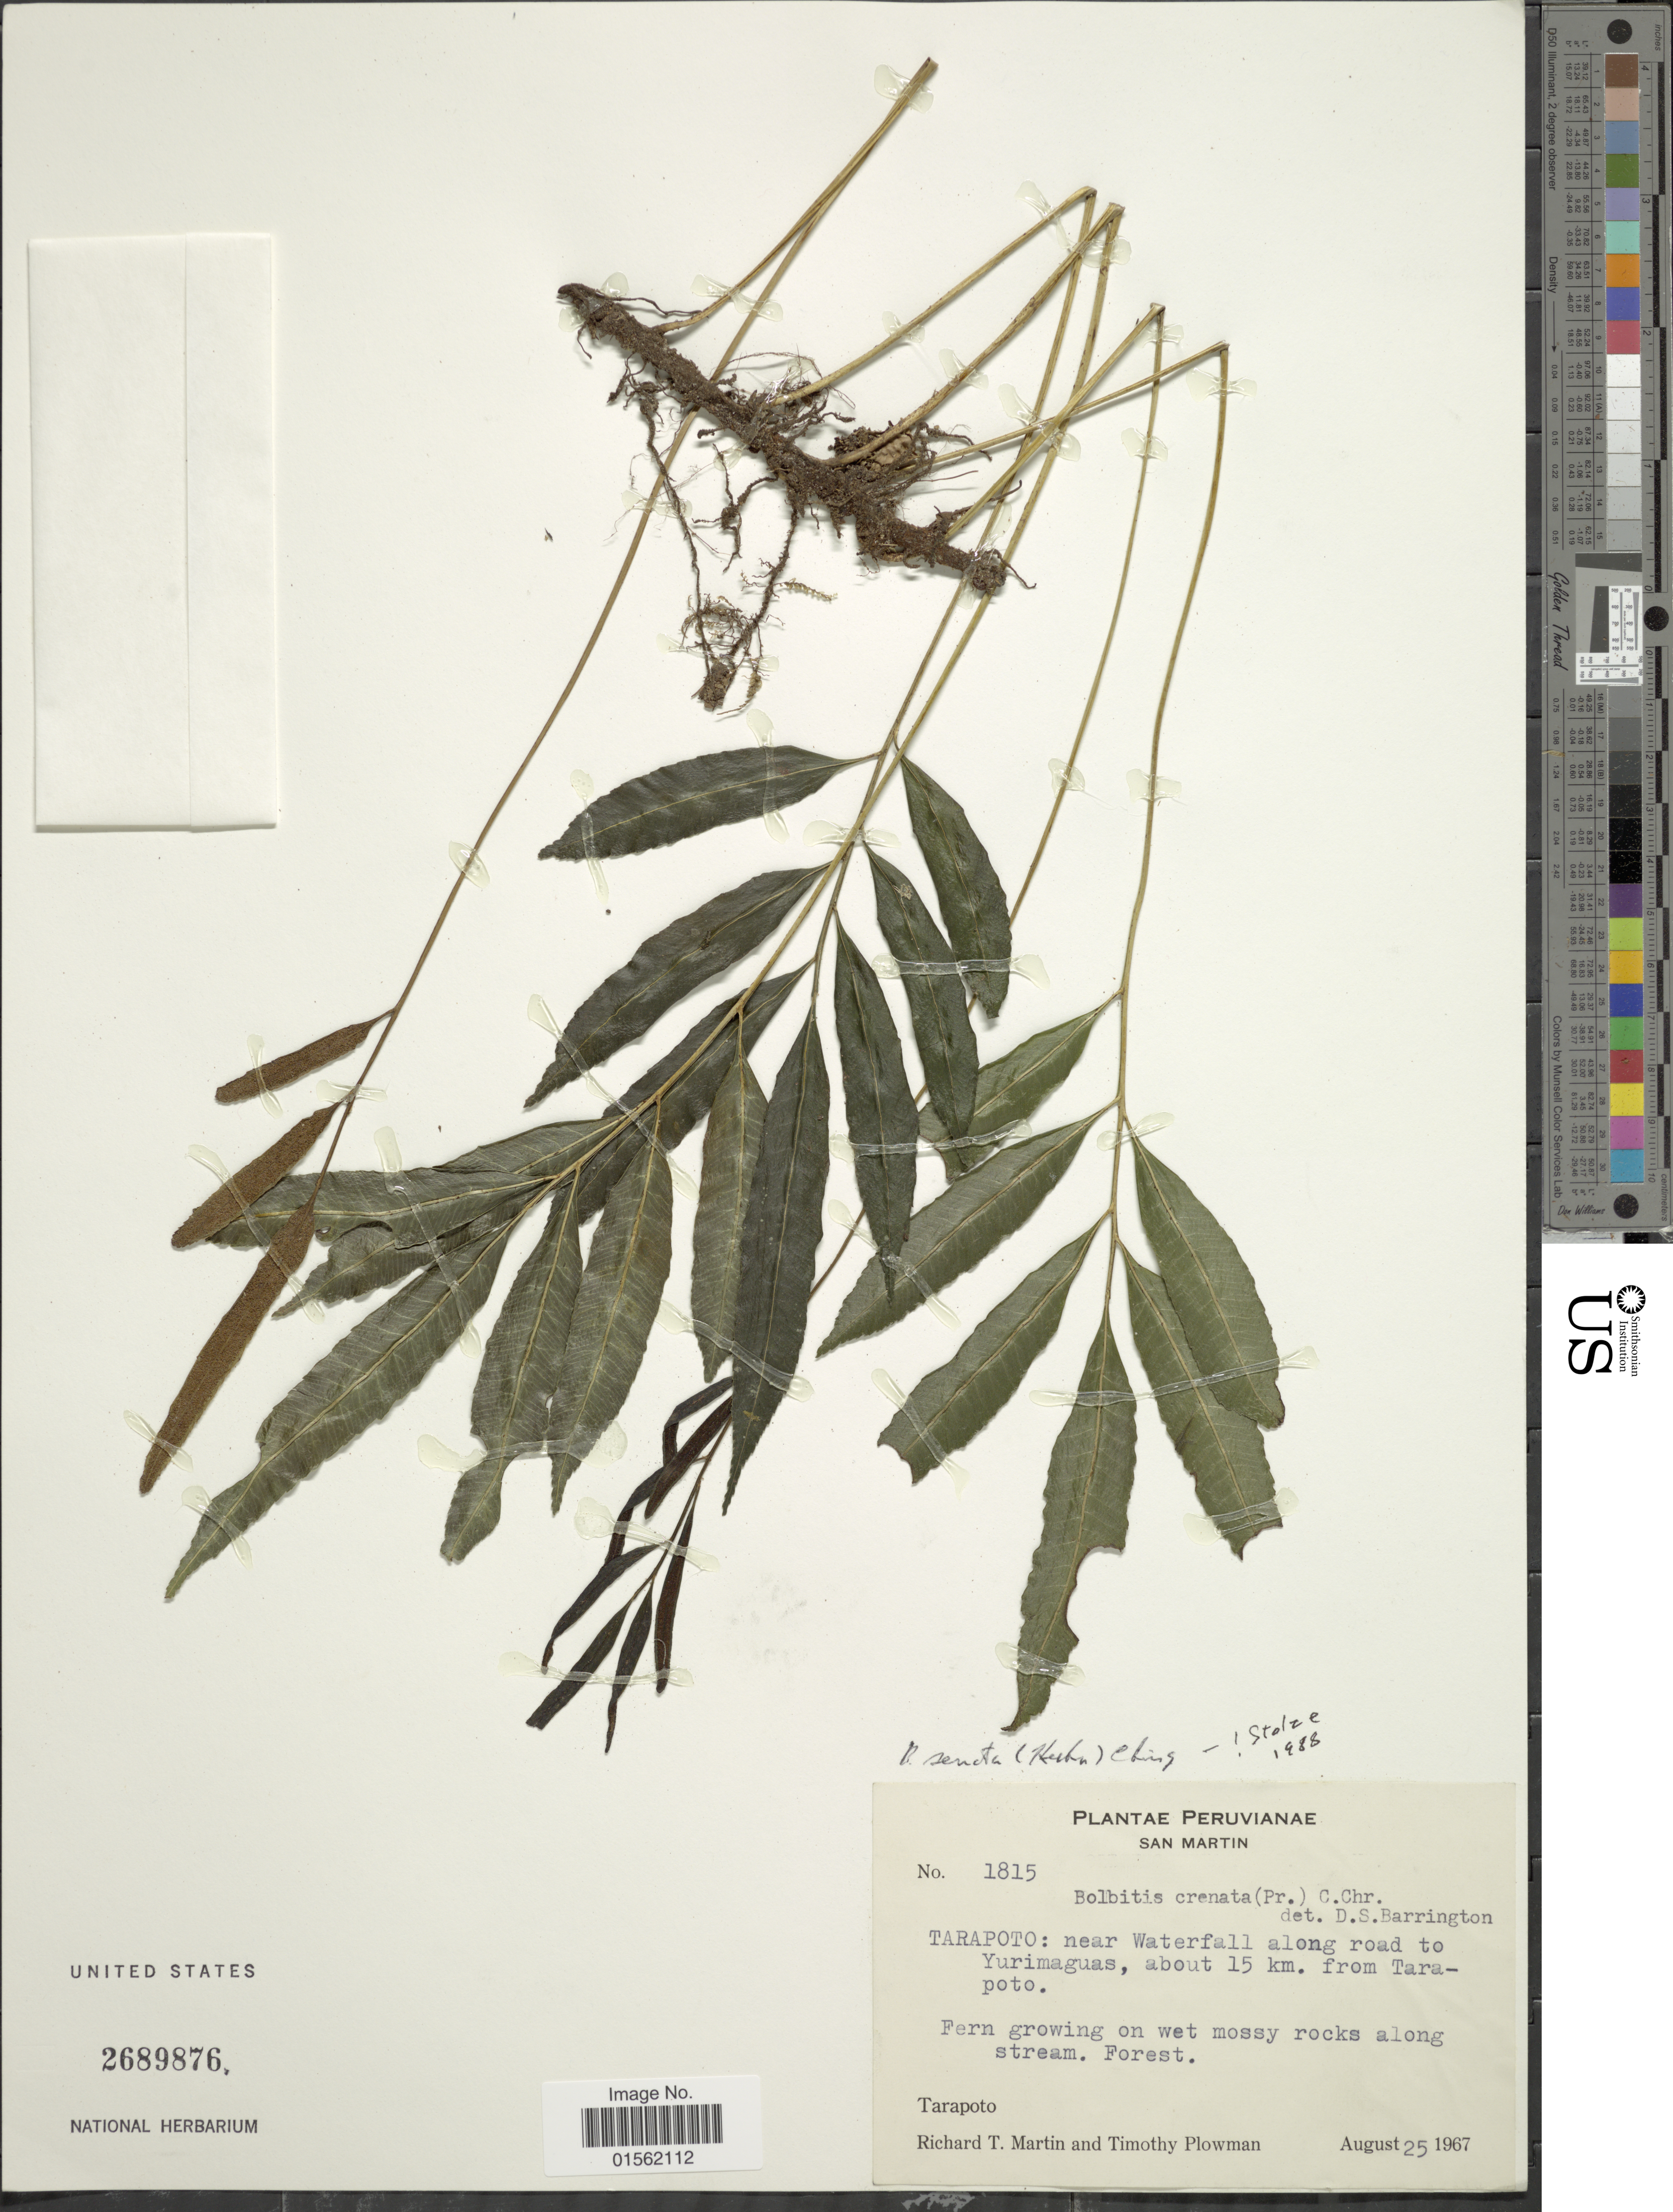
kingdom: Plantae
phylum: Tracheophyta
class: Polypodiopsida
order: Polypodiales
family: Dryopteridaceae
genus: Bolbitis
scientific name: Bolbitis serrata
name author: (Kuhn) Ching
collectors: R. T. Martin & T. Plowman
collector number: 1815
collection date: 1967-08-25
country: Peru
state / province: San Martín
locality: Tarapoto: near Waterfall along road to Yurimaguas, about 15 km. from Tarapoto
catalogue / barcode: US 2689876